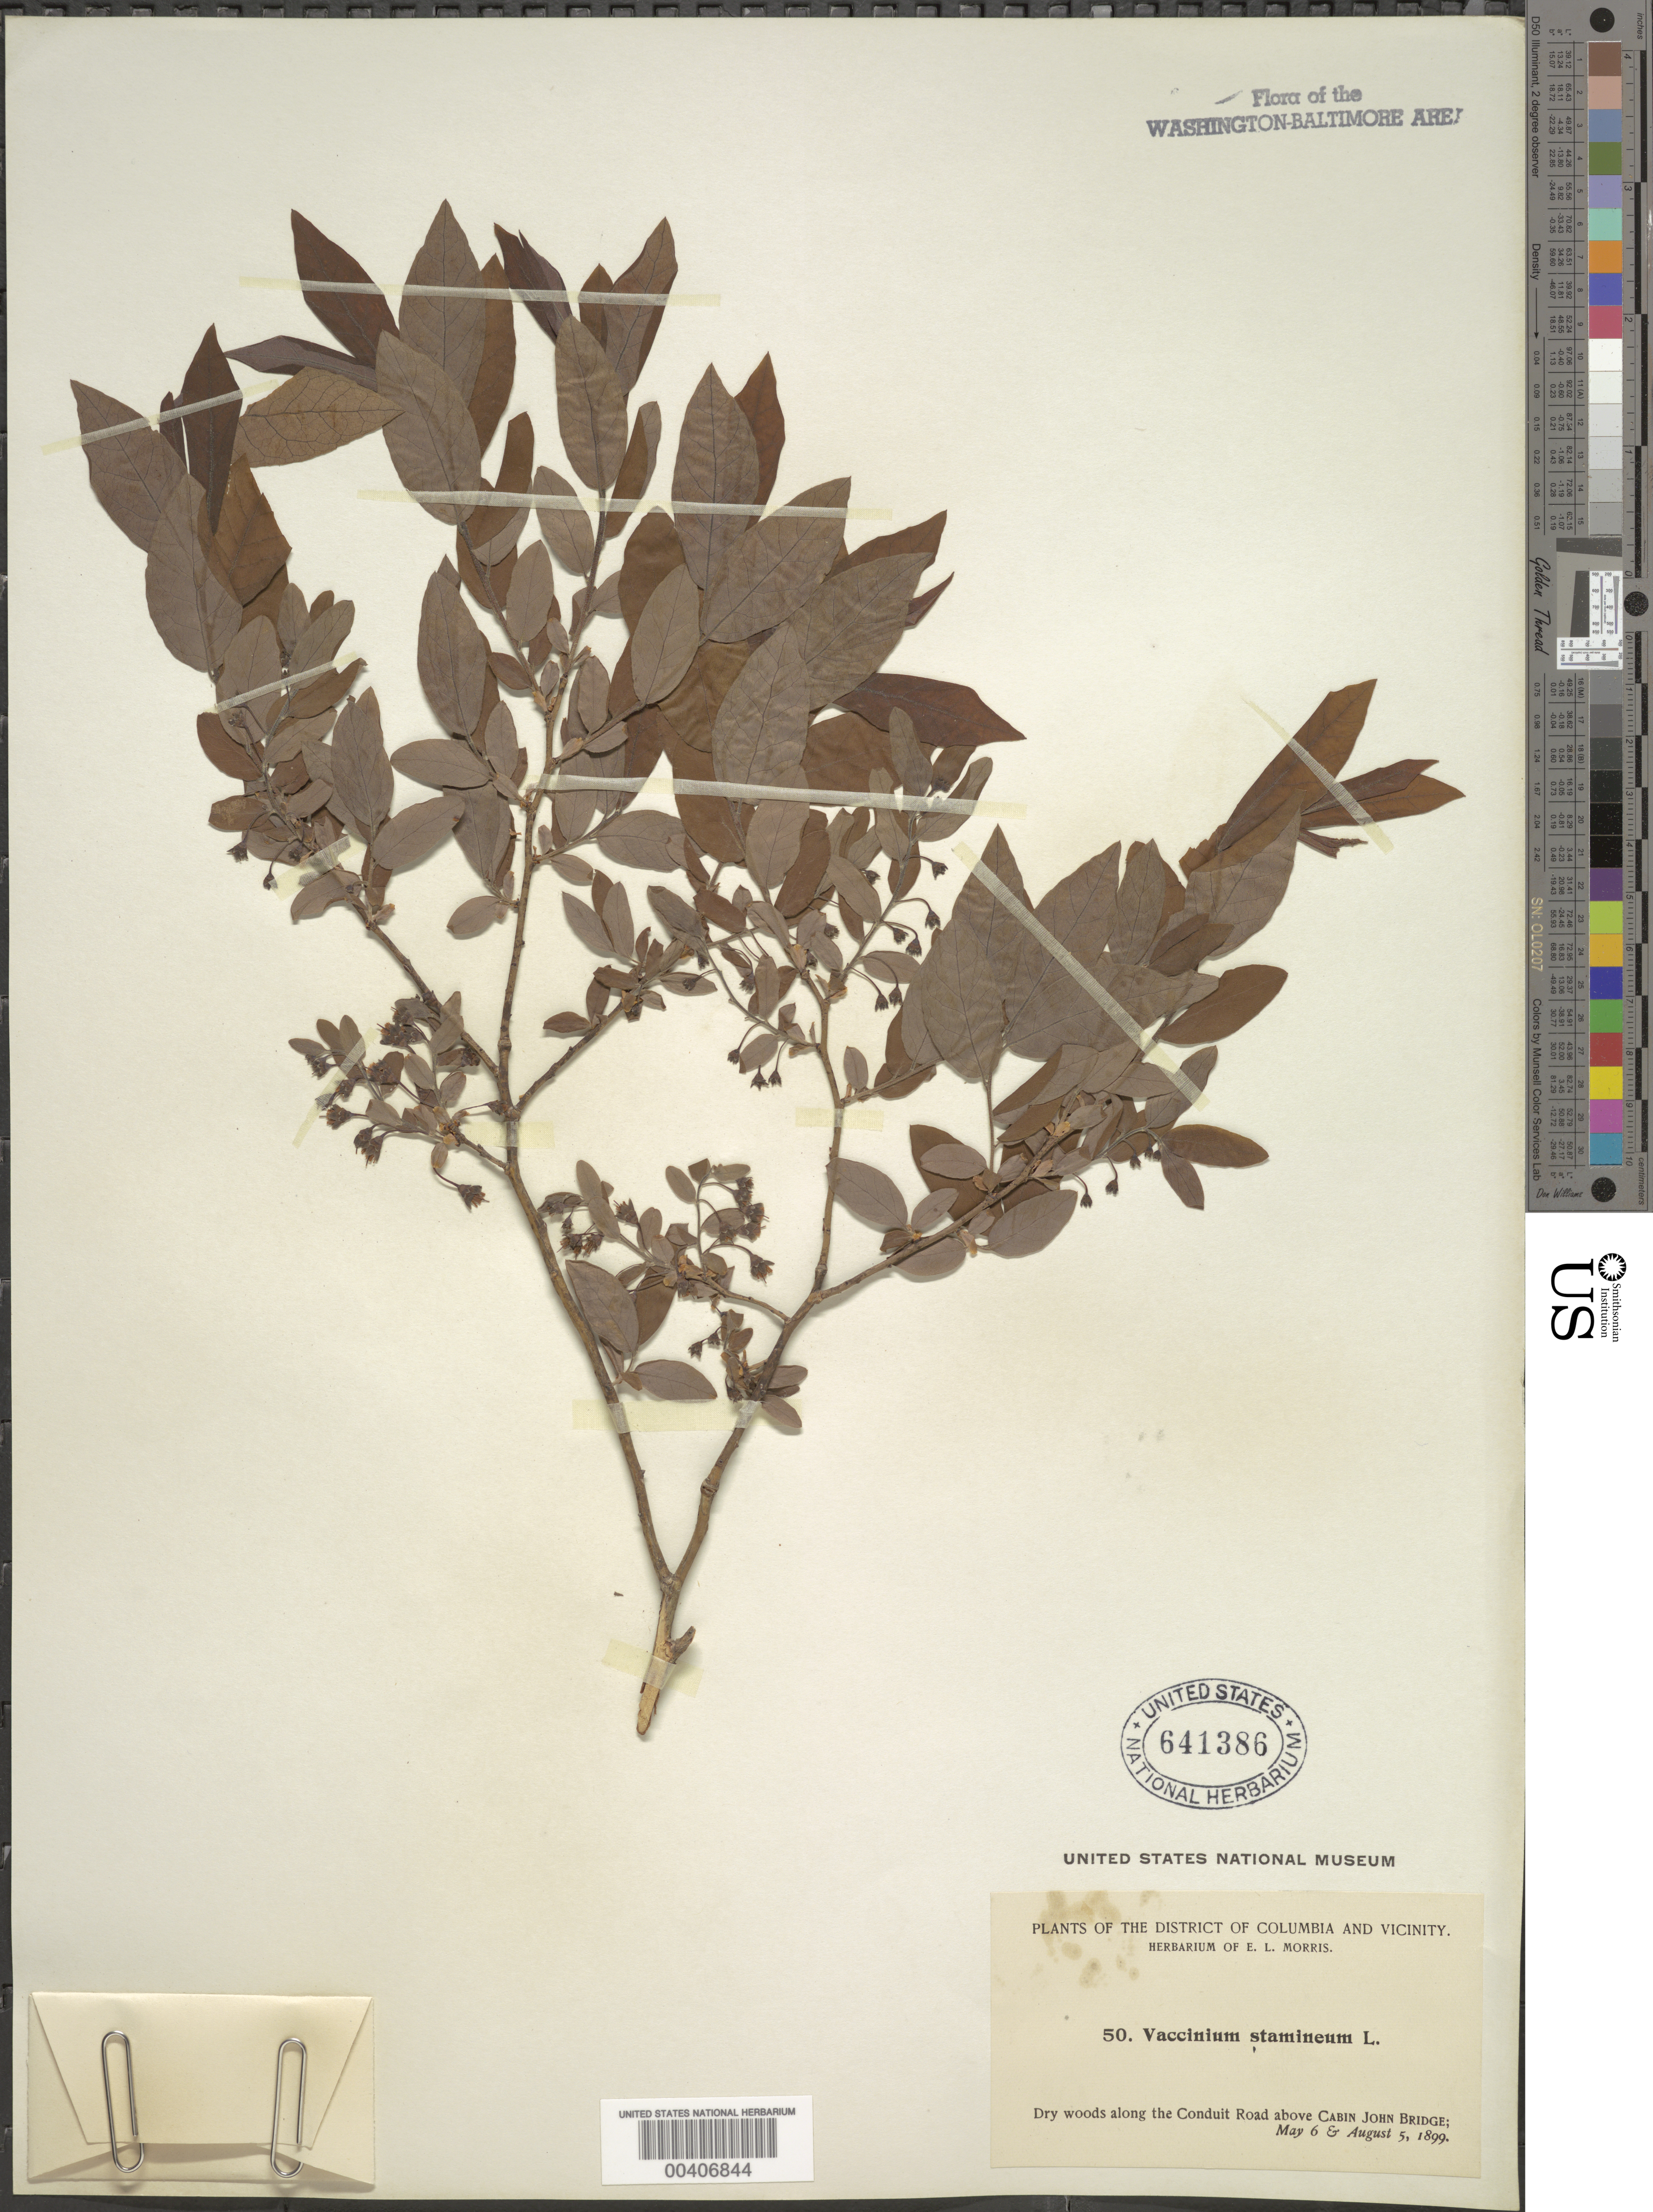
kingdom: Plantae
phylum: Tracheophyta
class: Magnoliopsida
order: Ericales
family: Ericaceae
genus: Vaccinium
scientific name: Vaccinium stamineum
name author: L.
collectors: E. L. Morris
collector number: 50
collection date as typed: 06 May 1899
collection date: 1899-05-06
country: United States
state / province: Maryland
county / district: Montgomery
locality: Conduit Road above Cabin John Bridge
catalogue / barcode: US 641386